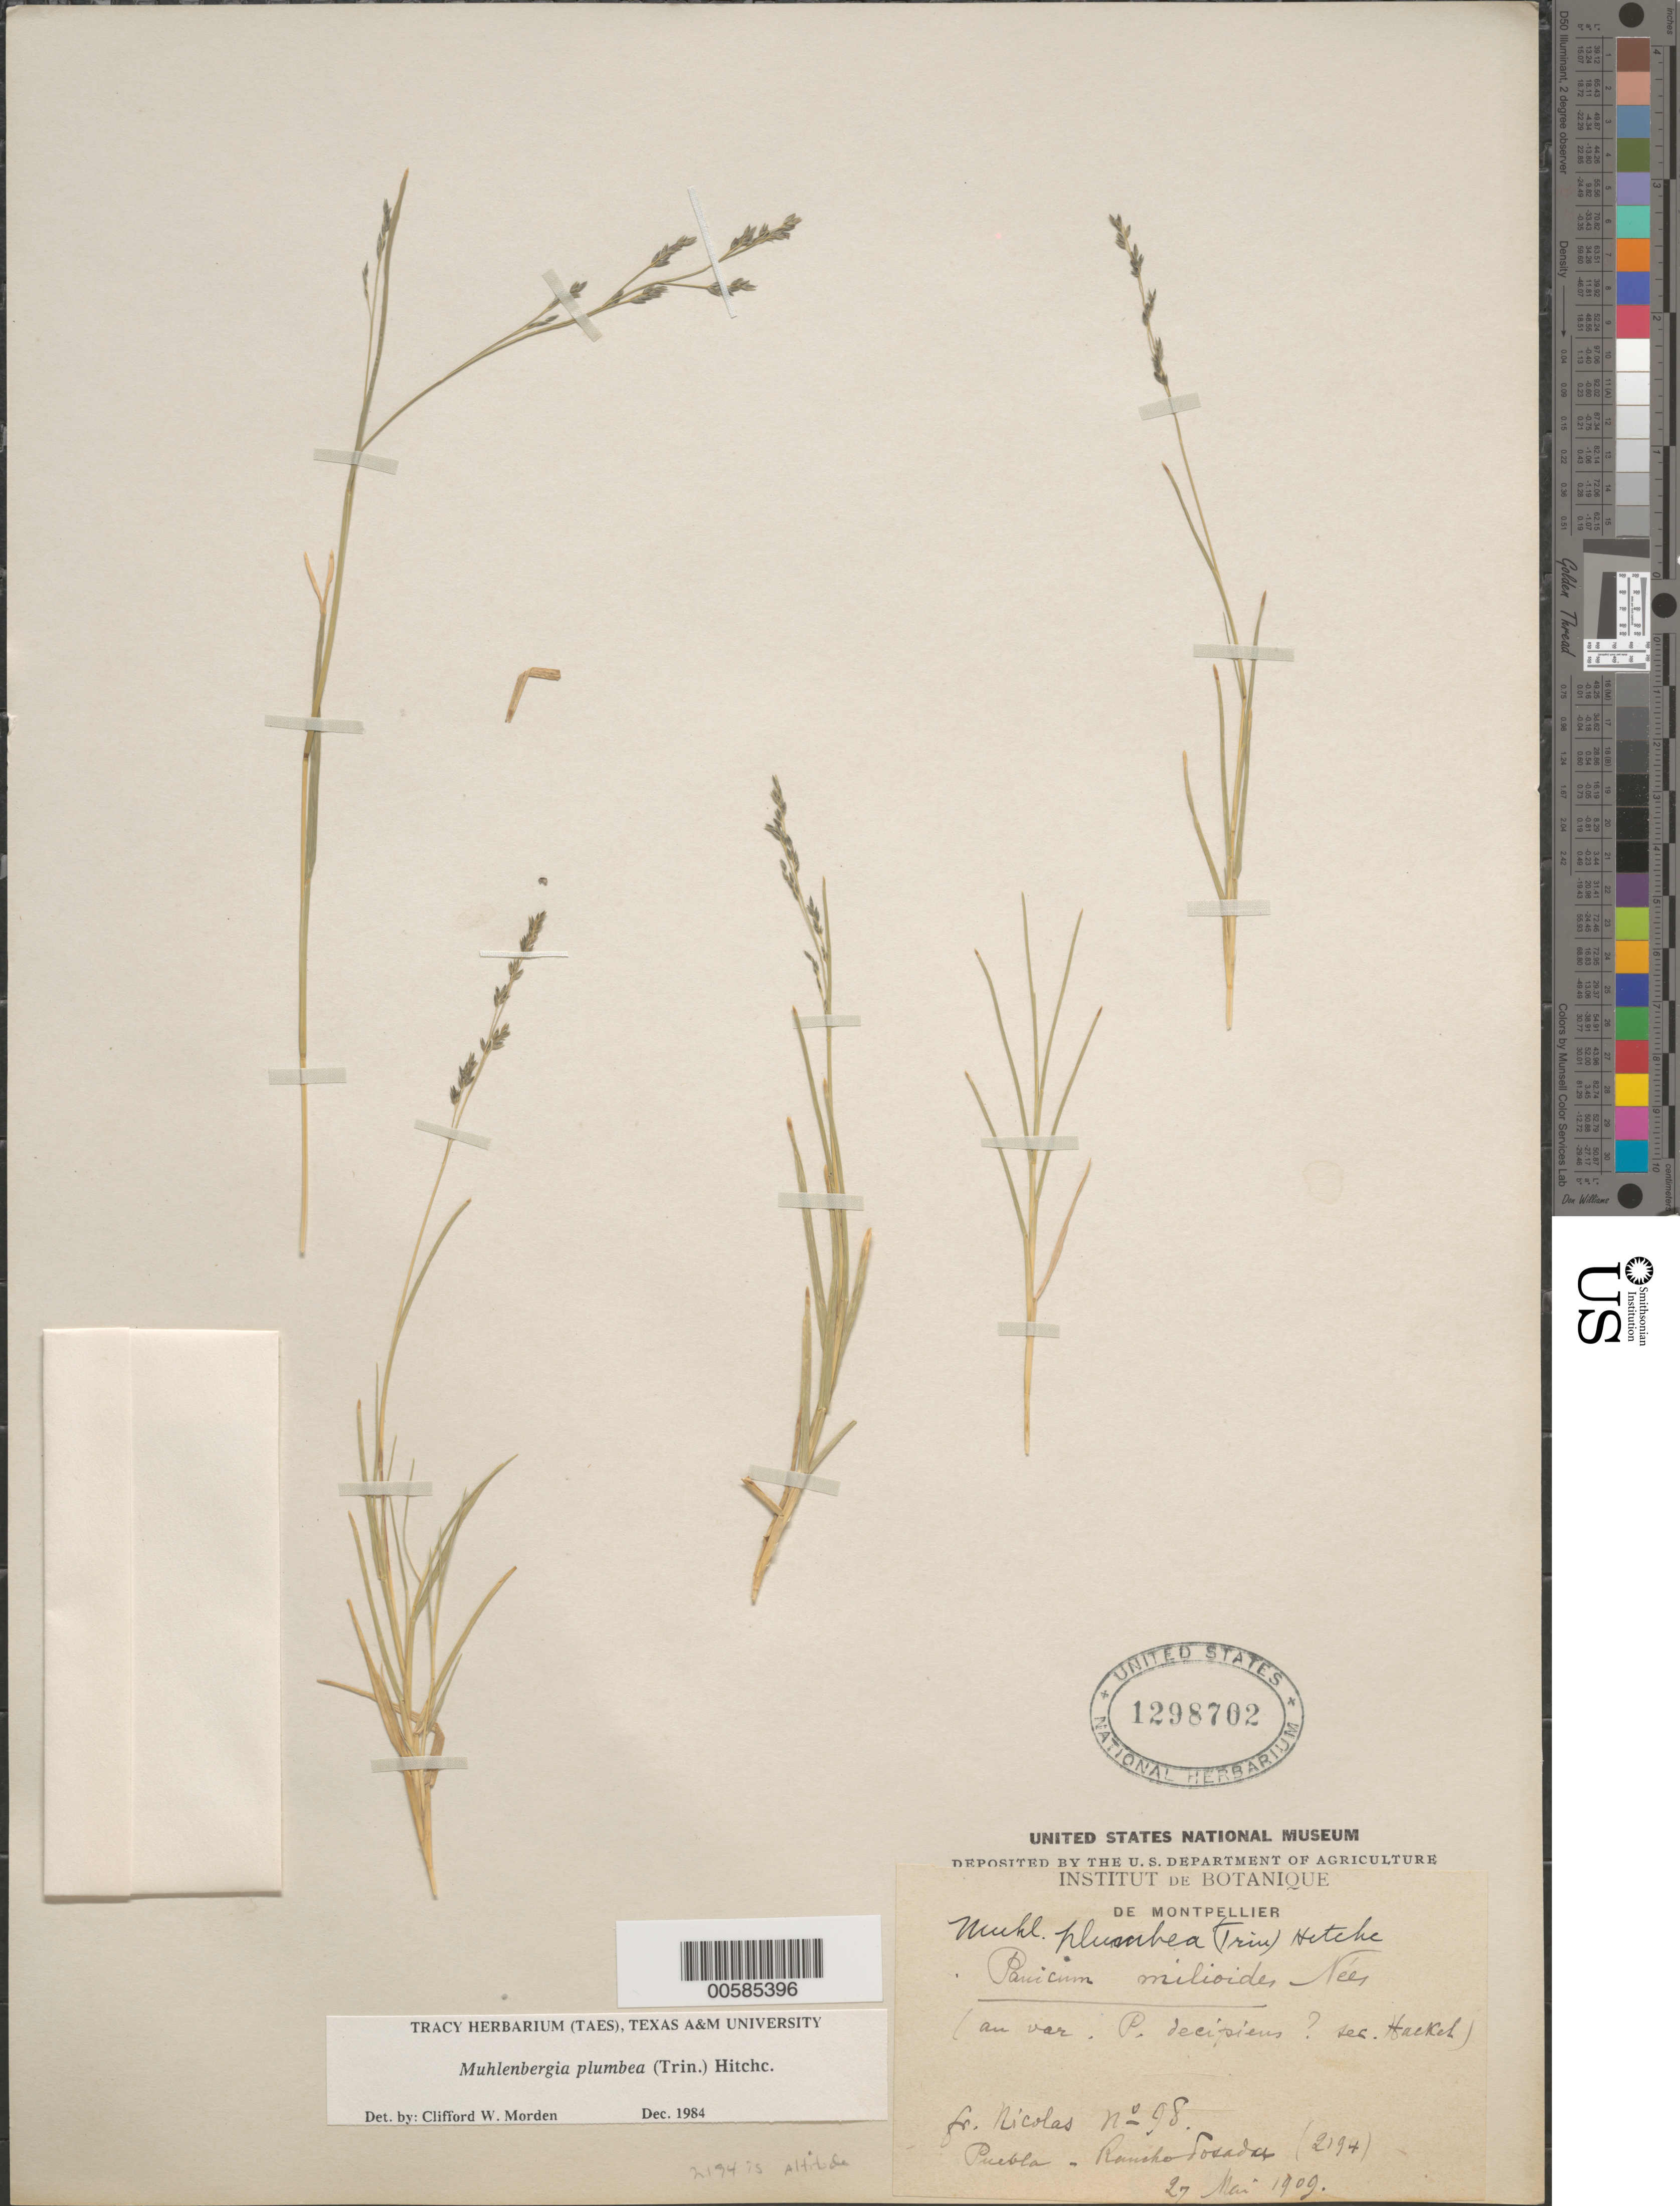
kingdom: Plantae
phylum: Tracheophyta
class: Liliopsida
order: Poales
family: Poaceae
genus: Muhlenbergia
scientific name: Muhlenbergia plumbea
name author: (Trin.) Hitchc.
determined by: Morden, C. W.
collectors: F. Nicolas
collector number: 98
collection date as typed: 27 May 1909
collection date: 1909-05-27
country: Mexico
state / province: Puebla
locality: Rancho Losados.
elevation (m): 2194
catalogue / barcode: US 1298702